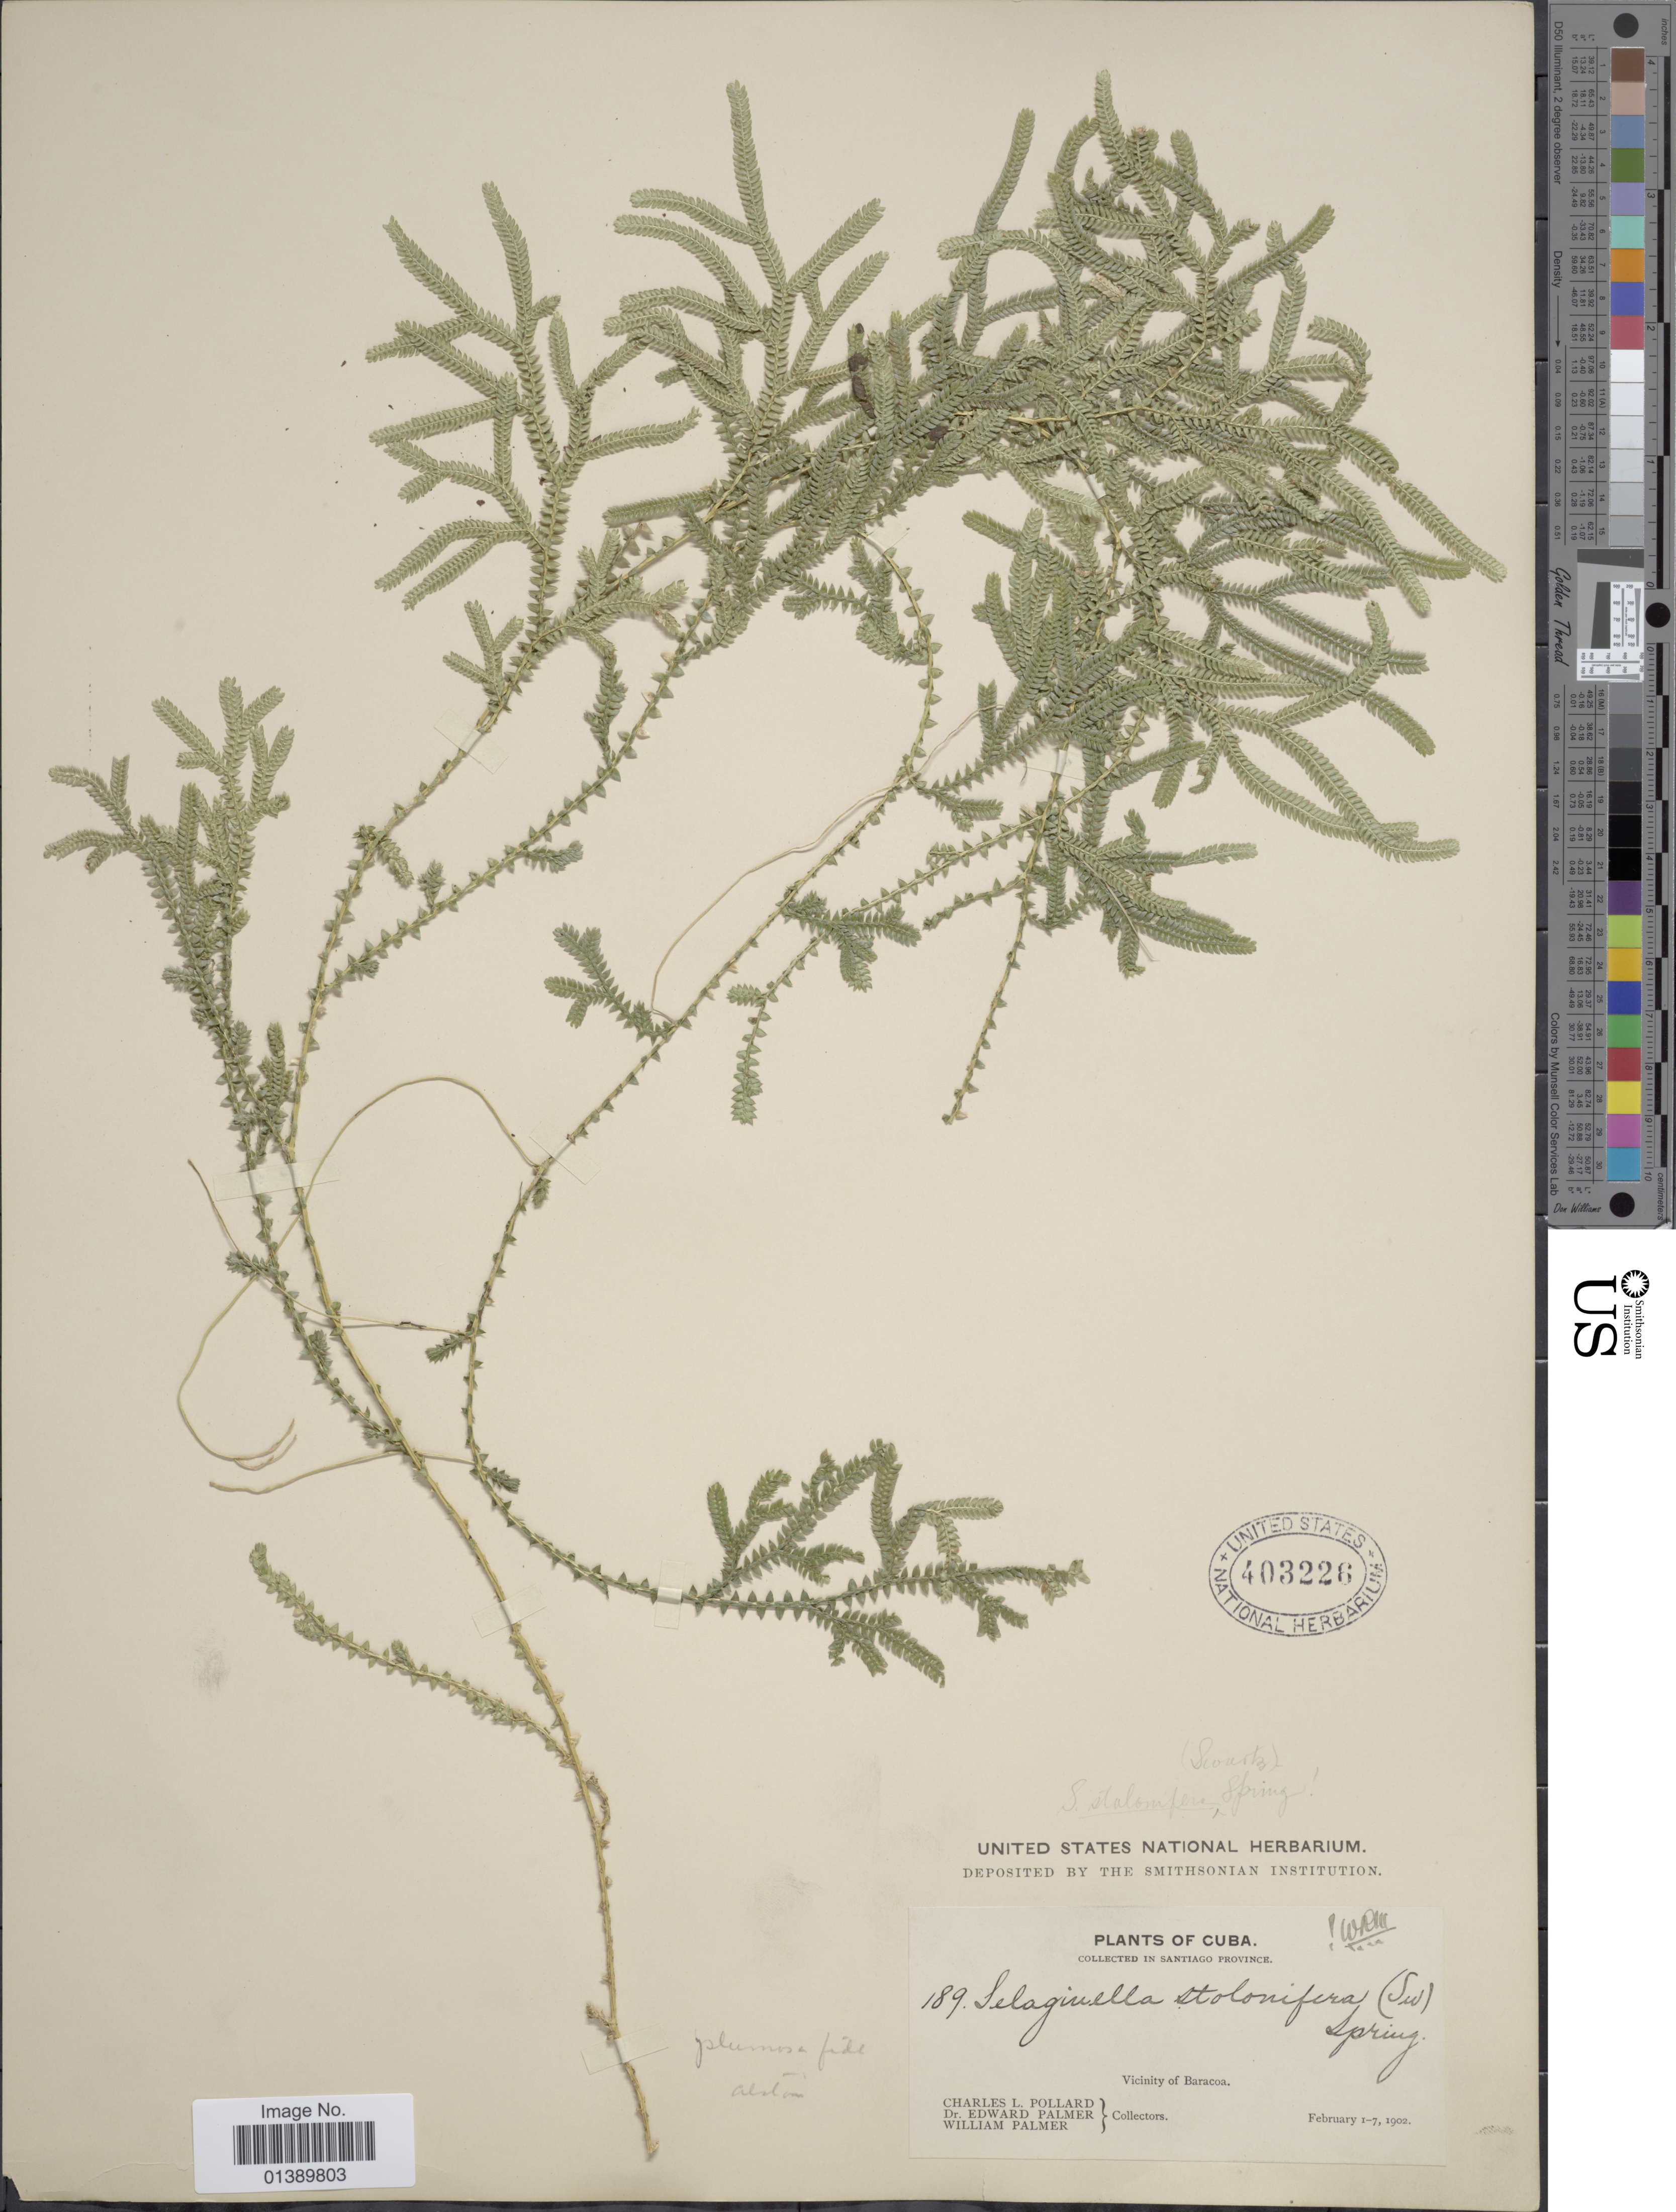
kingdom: Plantae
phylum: Tracheophyta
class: Lycopodiopsida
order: Selaginellales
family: Selaginellaceae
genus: Selaginella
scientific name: Selaginella plumosa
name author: (L.) C. Presl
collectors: C. L. Pollard, E. Palmer & W. Palmer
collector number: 189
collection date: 1902-02-01/1902-02-07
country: Cuba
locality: In Santiago Province, Vicinity of Baracoa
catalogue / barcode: US 403226